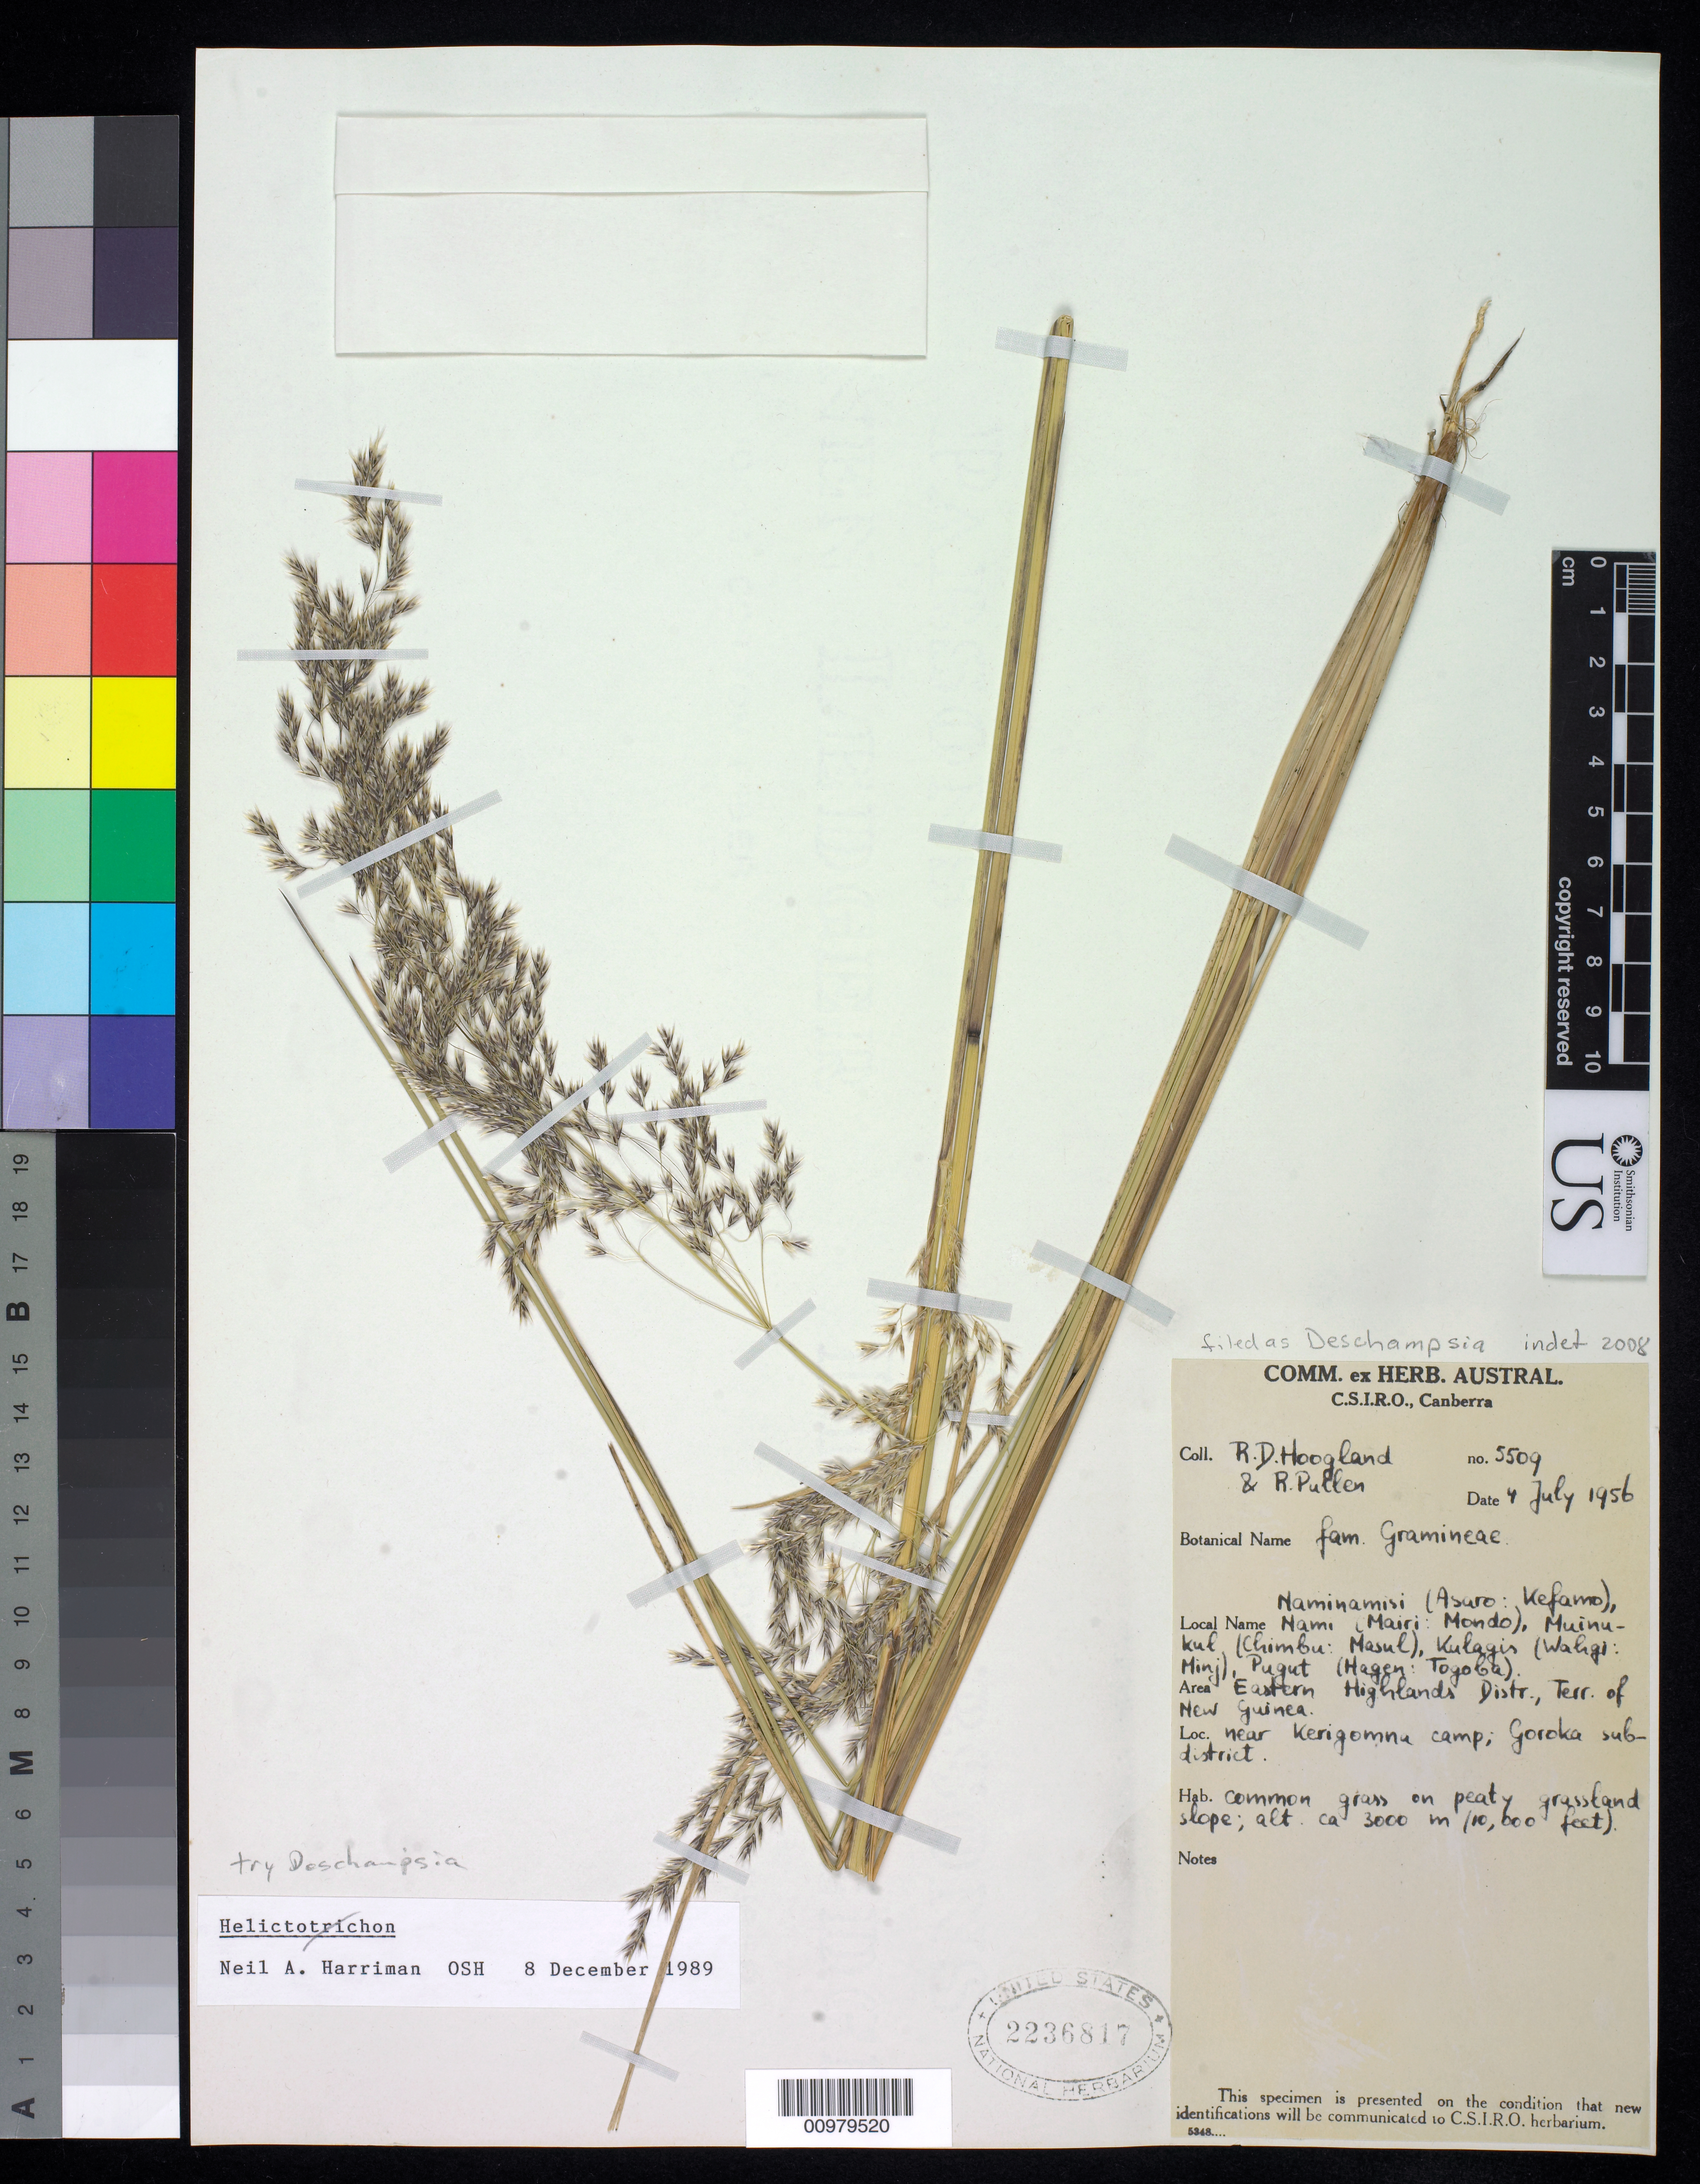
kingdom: Plantae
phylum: Tracheophyta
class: Liliopsida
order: Poales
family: Poaceae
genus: Deschampsia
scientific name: Deschampsia sp.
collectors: R. D. Hoogland & R. Pullen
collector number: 5509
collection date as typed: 04 Jul 1956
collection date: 1956-07-04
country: Papua New Guinea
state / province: Eastern Highlands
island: New Guinea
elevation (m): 914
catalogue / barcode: US 2236817